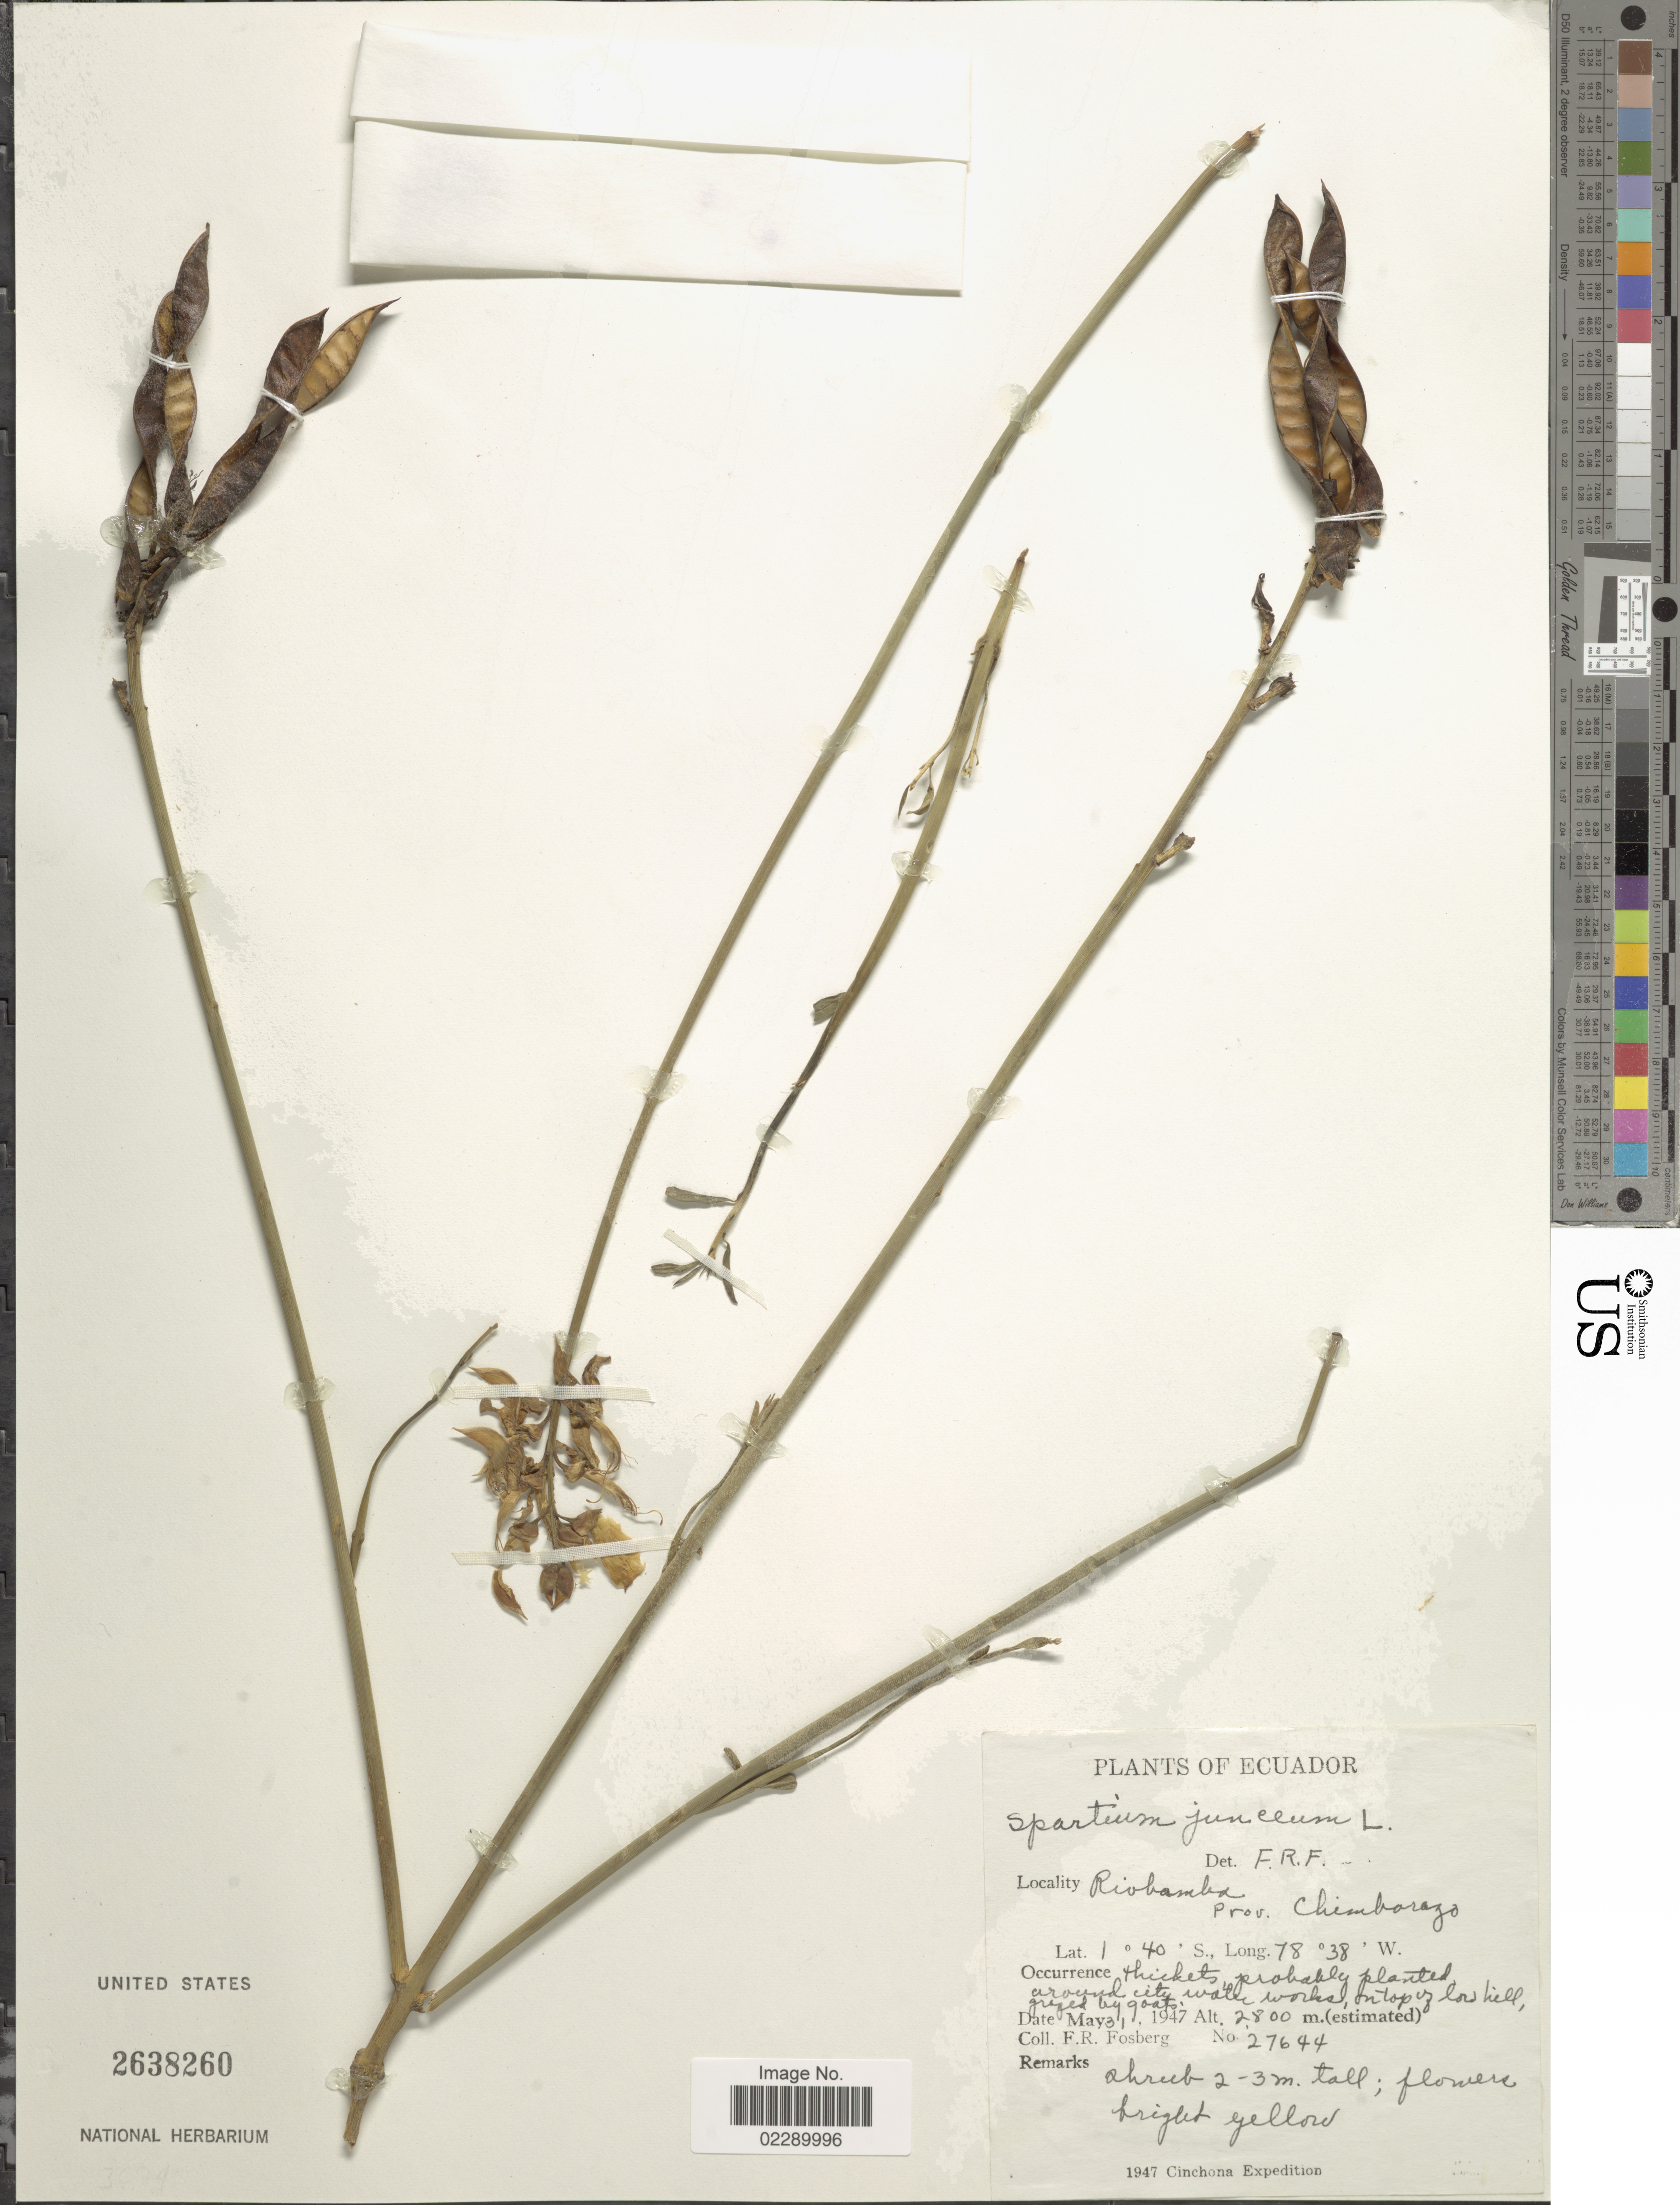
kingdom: Plantae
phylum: Tracheophyta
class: Magnoliopsida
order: Fabales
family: Fabaceae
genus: Spartium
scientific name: Spartium junceum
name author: L.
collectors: F. R. Fosberg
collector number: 27644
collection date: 1947-05-31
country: Ecuador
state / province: Chimborazo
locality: Riobamba, Prov. Chimborazo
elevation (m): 2800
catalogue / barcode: US 2638260